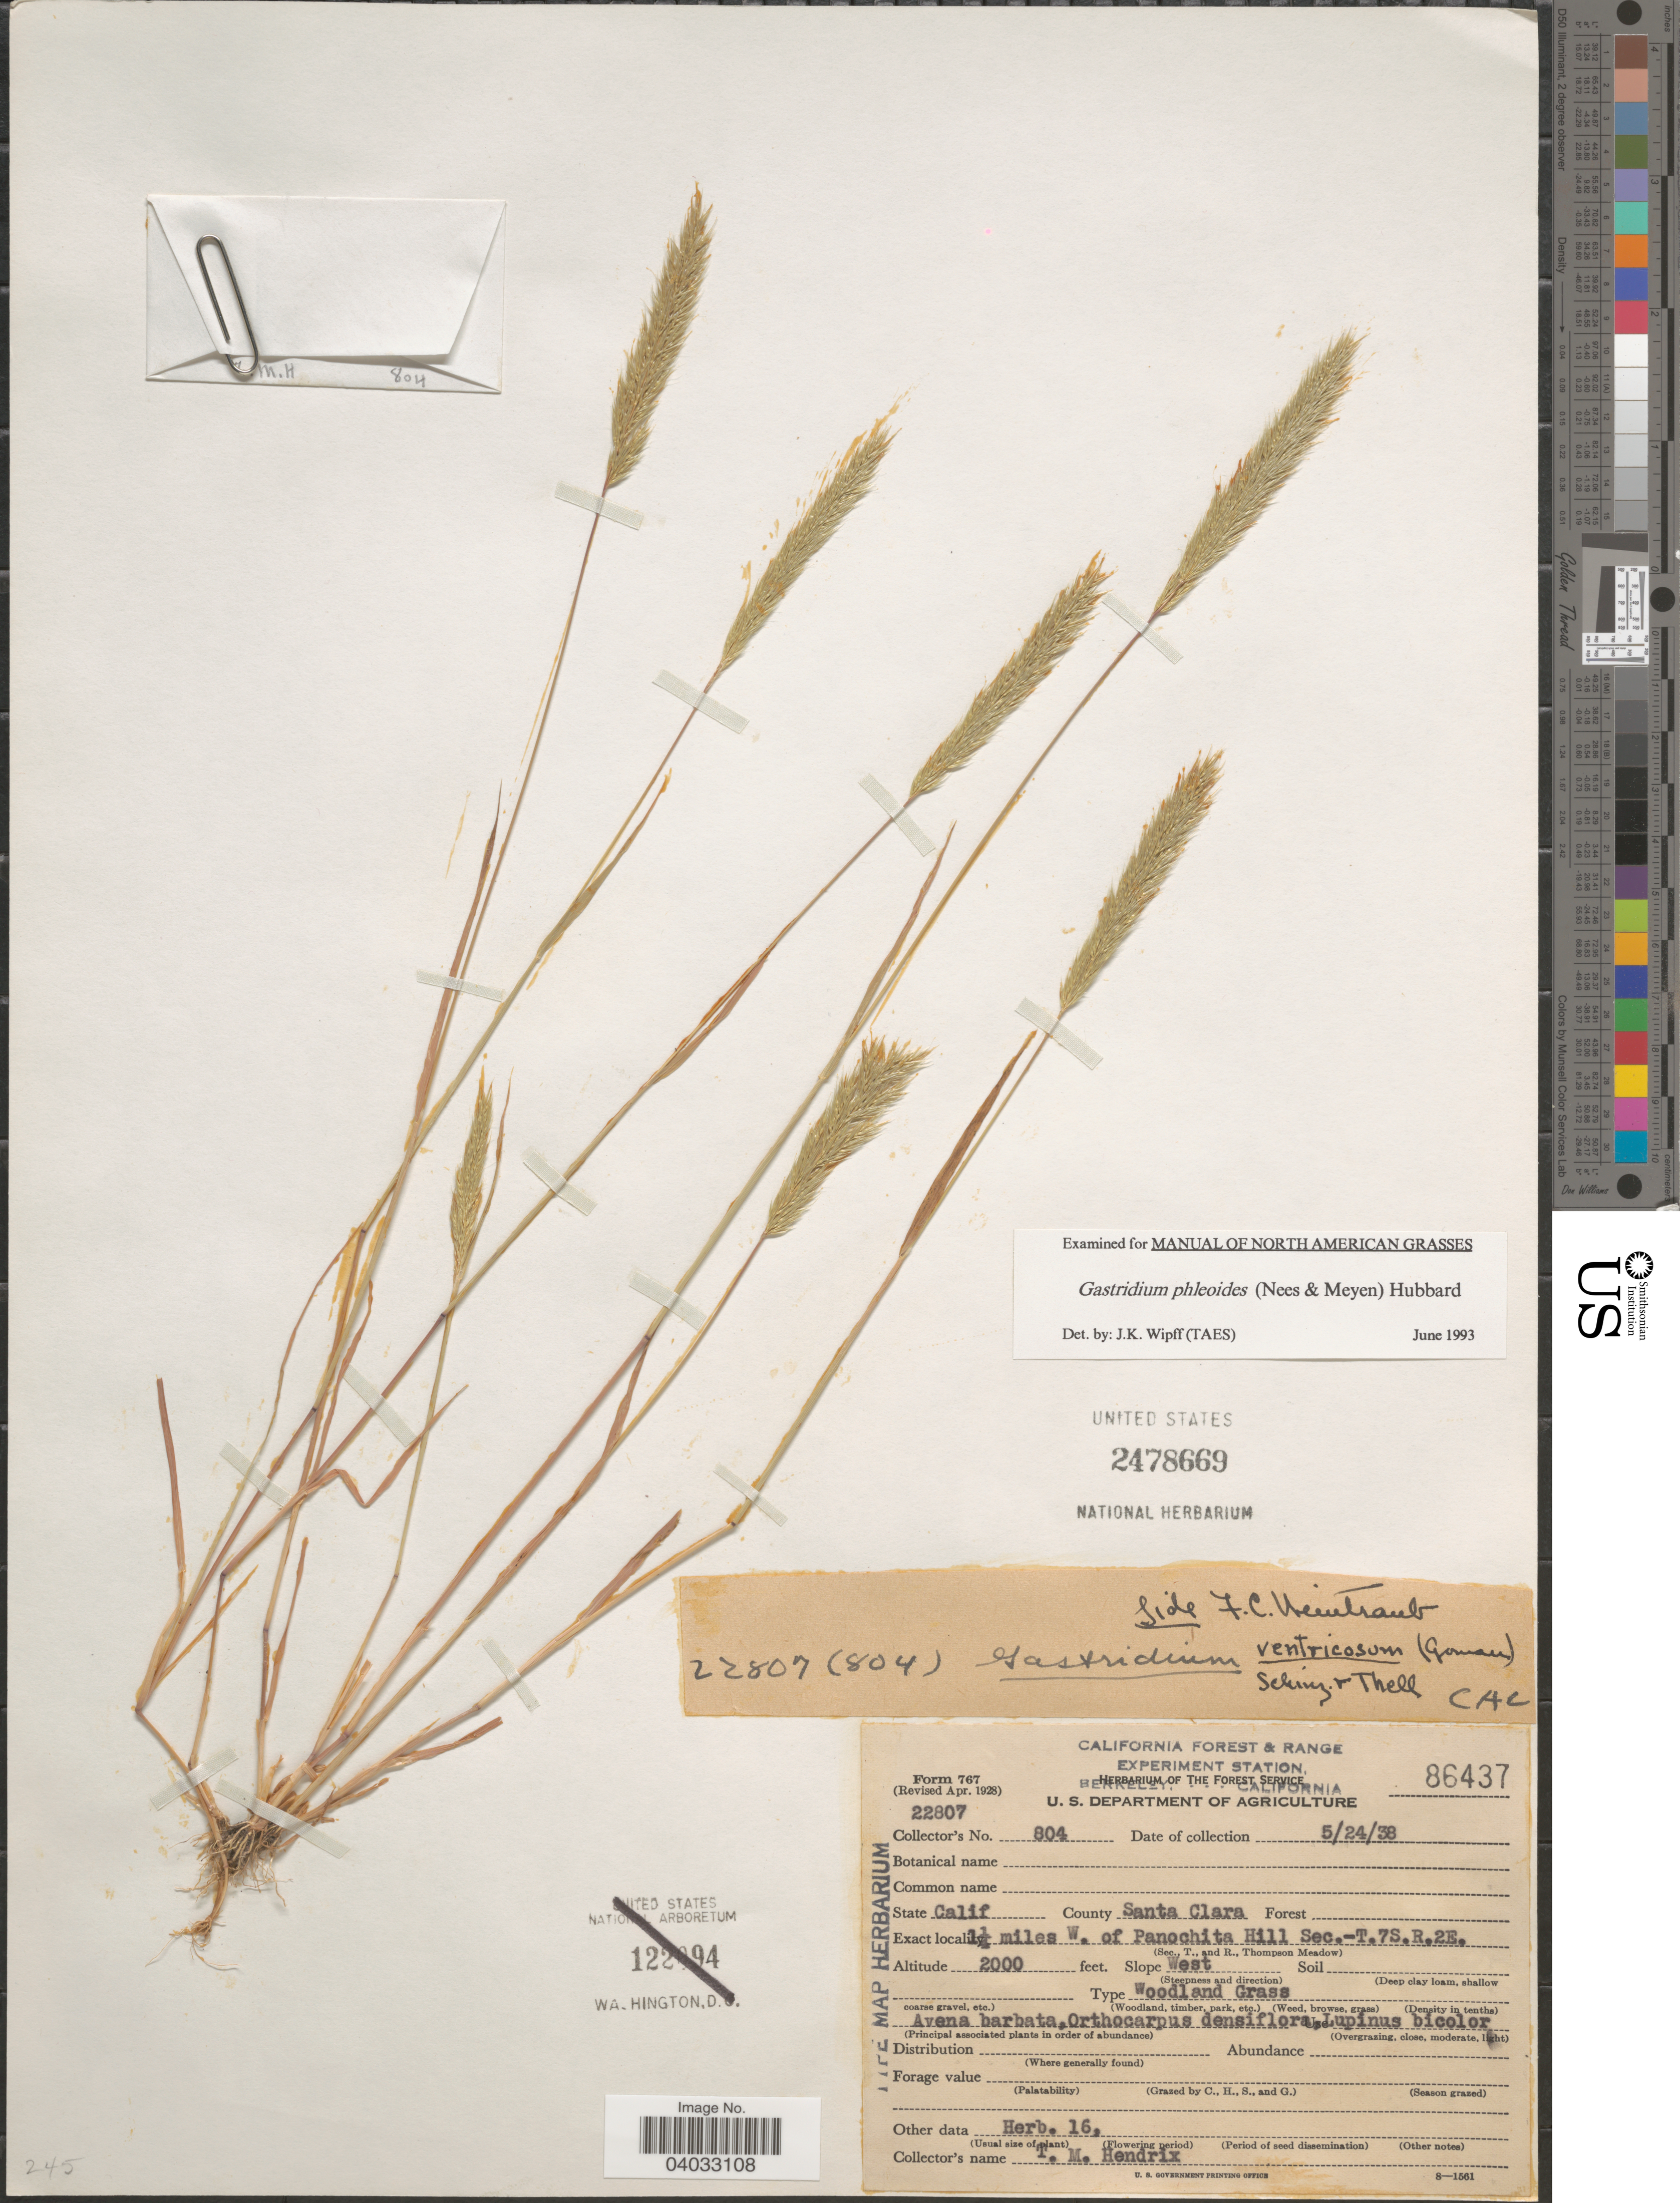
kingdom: Plantae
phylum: Tracheophyta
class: Liliopsida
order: Poales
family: Poaceae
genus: Gastridium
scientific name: Gastridium phleoides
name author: (Nees) C.E. Hubb.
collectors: T. Hendrix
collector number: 804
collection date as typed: Transcribed d/m/y: 24/5/38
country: United States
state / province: California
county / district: Santa Clara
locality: County Santa Clara. 1¼ miles W. of Panochita Hill Sec.-T.7S.R.2E. Slope West.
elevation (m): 610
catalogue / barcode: US 2478669